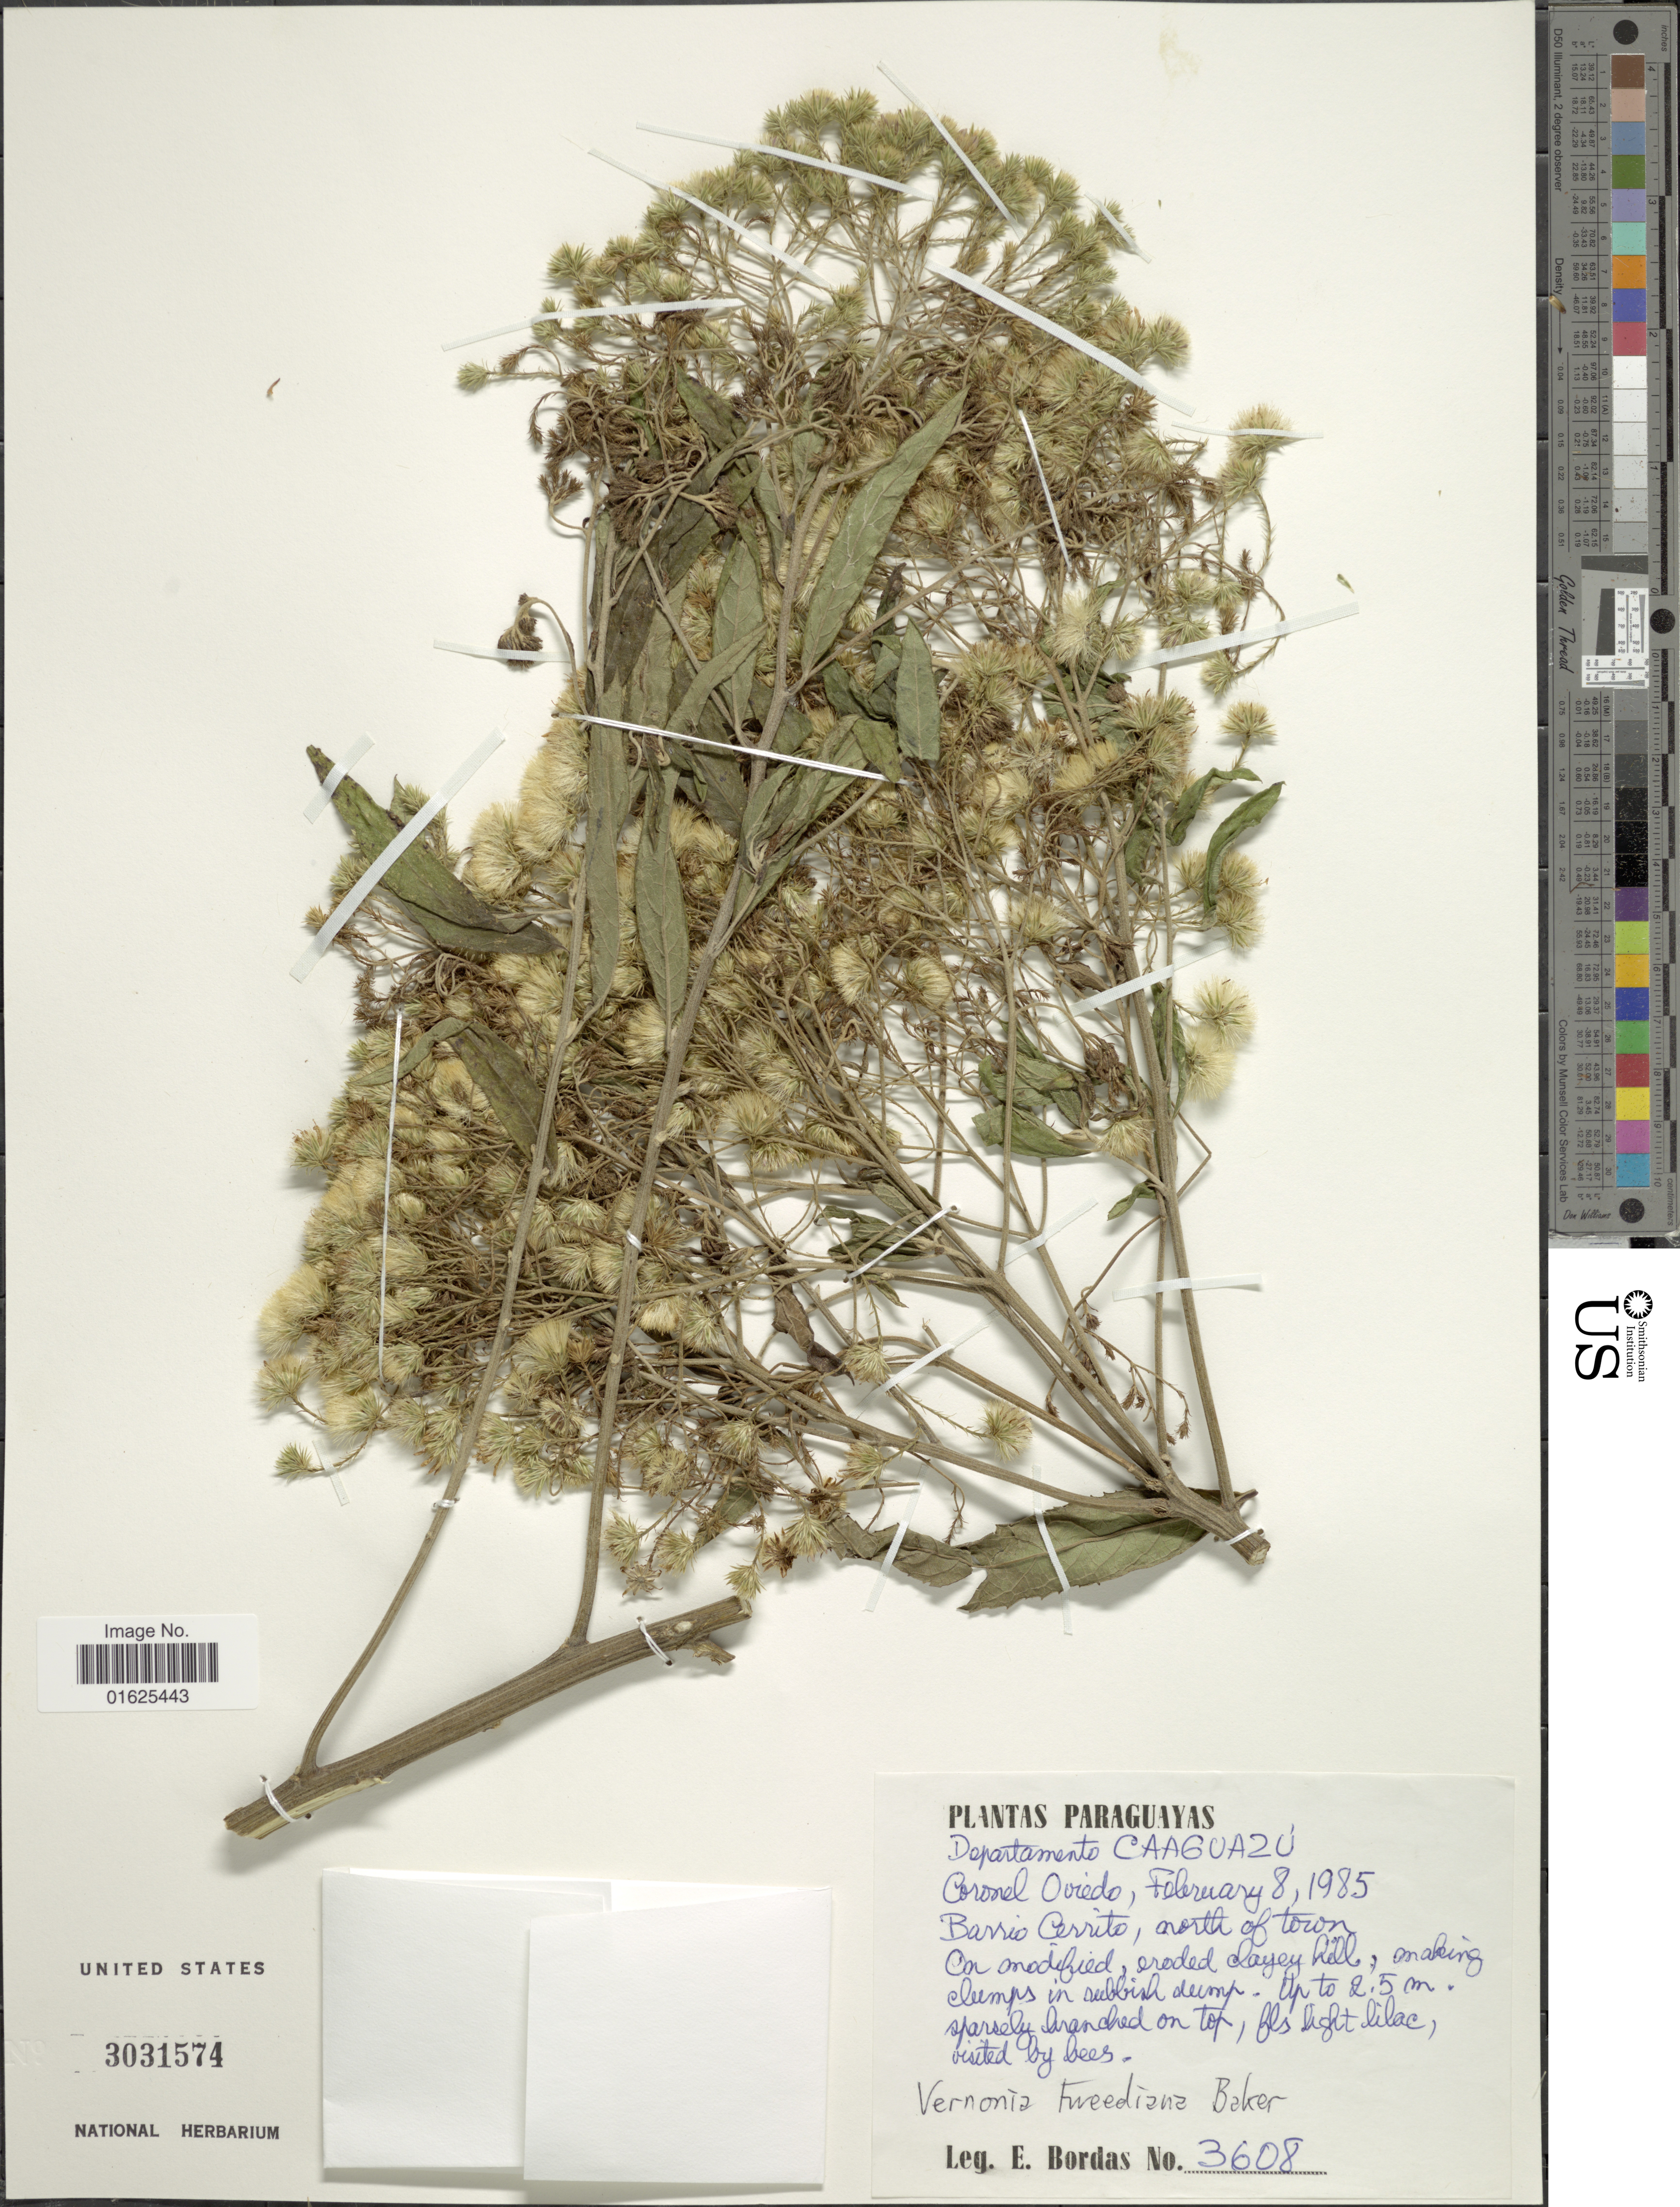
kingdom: Plantae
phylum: Tracheophyta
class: Magnoliopsida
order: Asterales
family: Asteraceae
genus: Vernonanthura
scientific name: Vernonanthura tweedieana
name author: (Baker) H. Rob.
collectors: E. Bordas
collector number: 3608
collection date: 1985-02-08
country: Paraguay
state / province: Caaguazu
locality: Departamento Caaguazú, Coronel Oviedo, Barrio Cerrito, north of town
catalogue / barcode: US 3031574